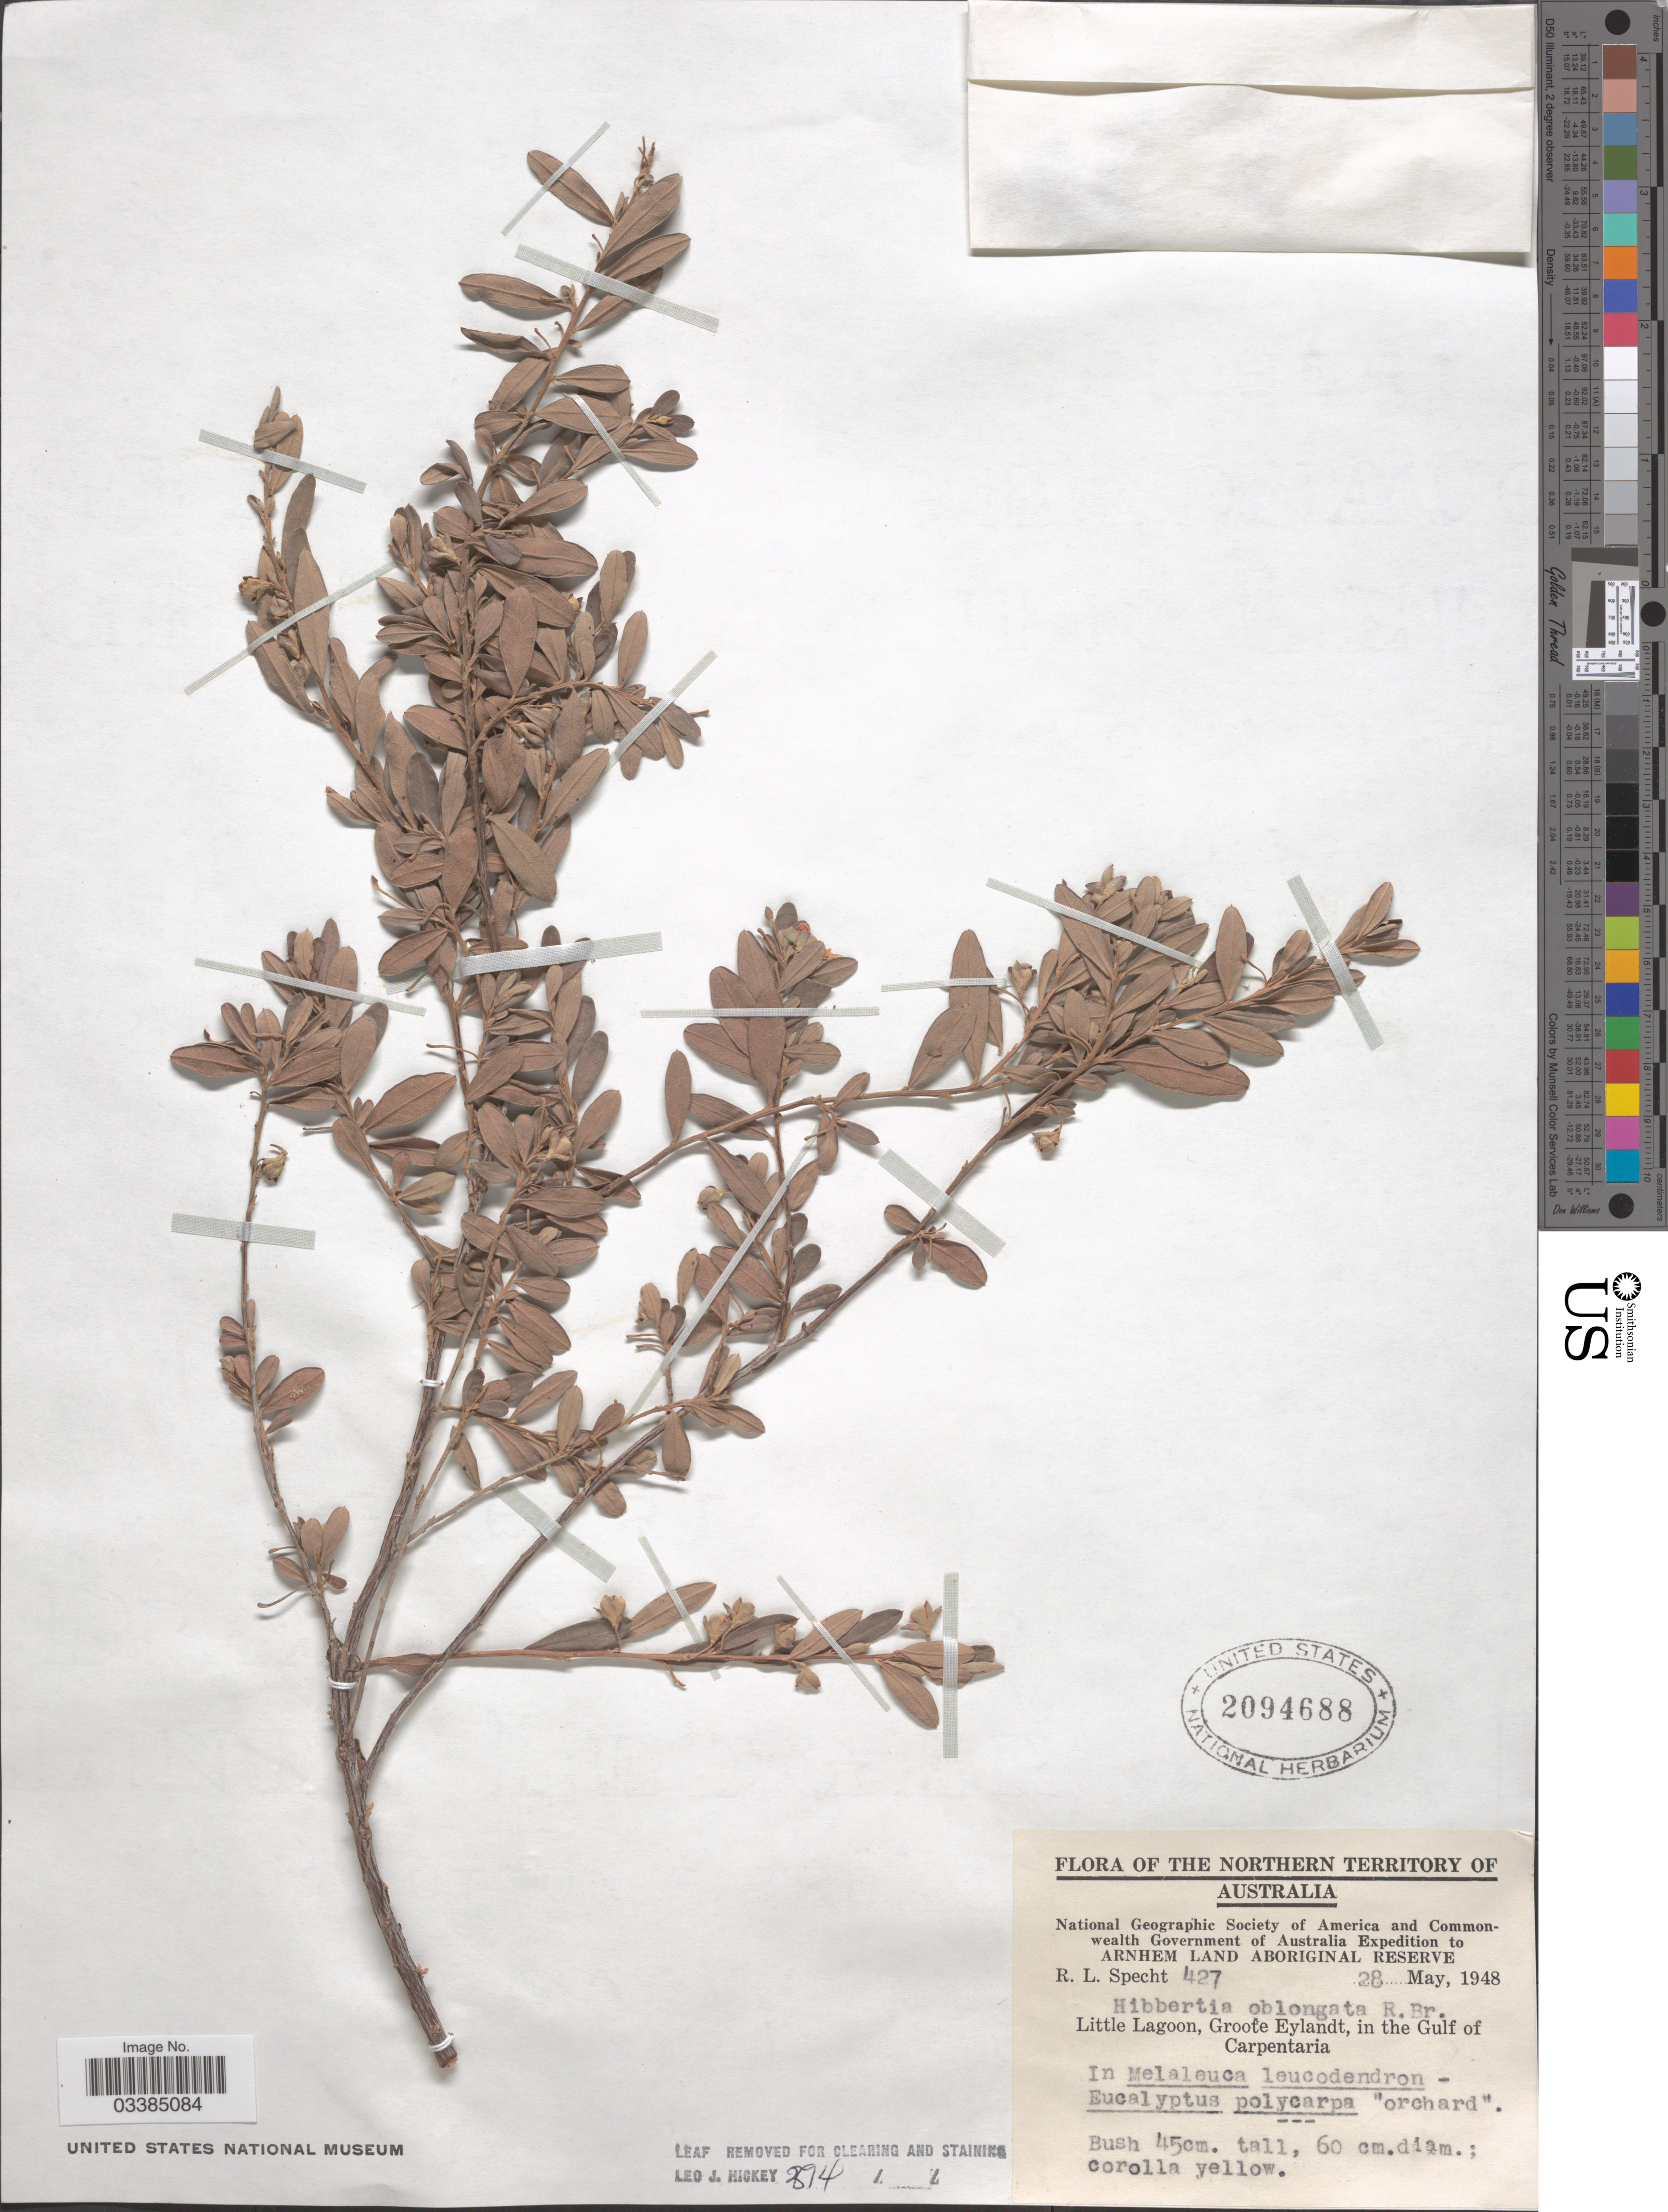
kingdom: Plantae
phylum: Tracheophyta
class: Magnoliopsida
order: Dilleniales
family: Dilleniaceae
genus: Hibbertia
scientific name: Hibbertia oblongata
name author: R. Br. ex DC.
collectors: R. L. Specht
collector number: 427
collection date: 1948-05-28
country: Australia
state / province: Northern Territory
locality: Arnhem Land Aboriginal Reserve. Little Lagoon, Groote Eylandt, in the Gulf of Carpentaria.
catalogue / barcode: US 2094688